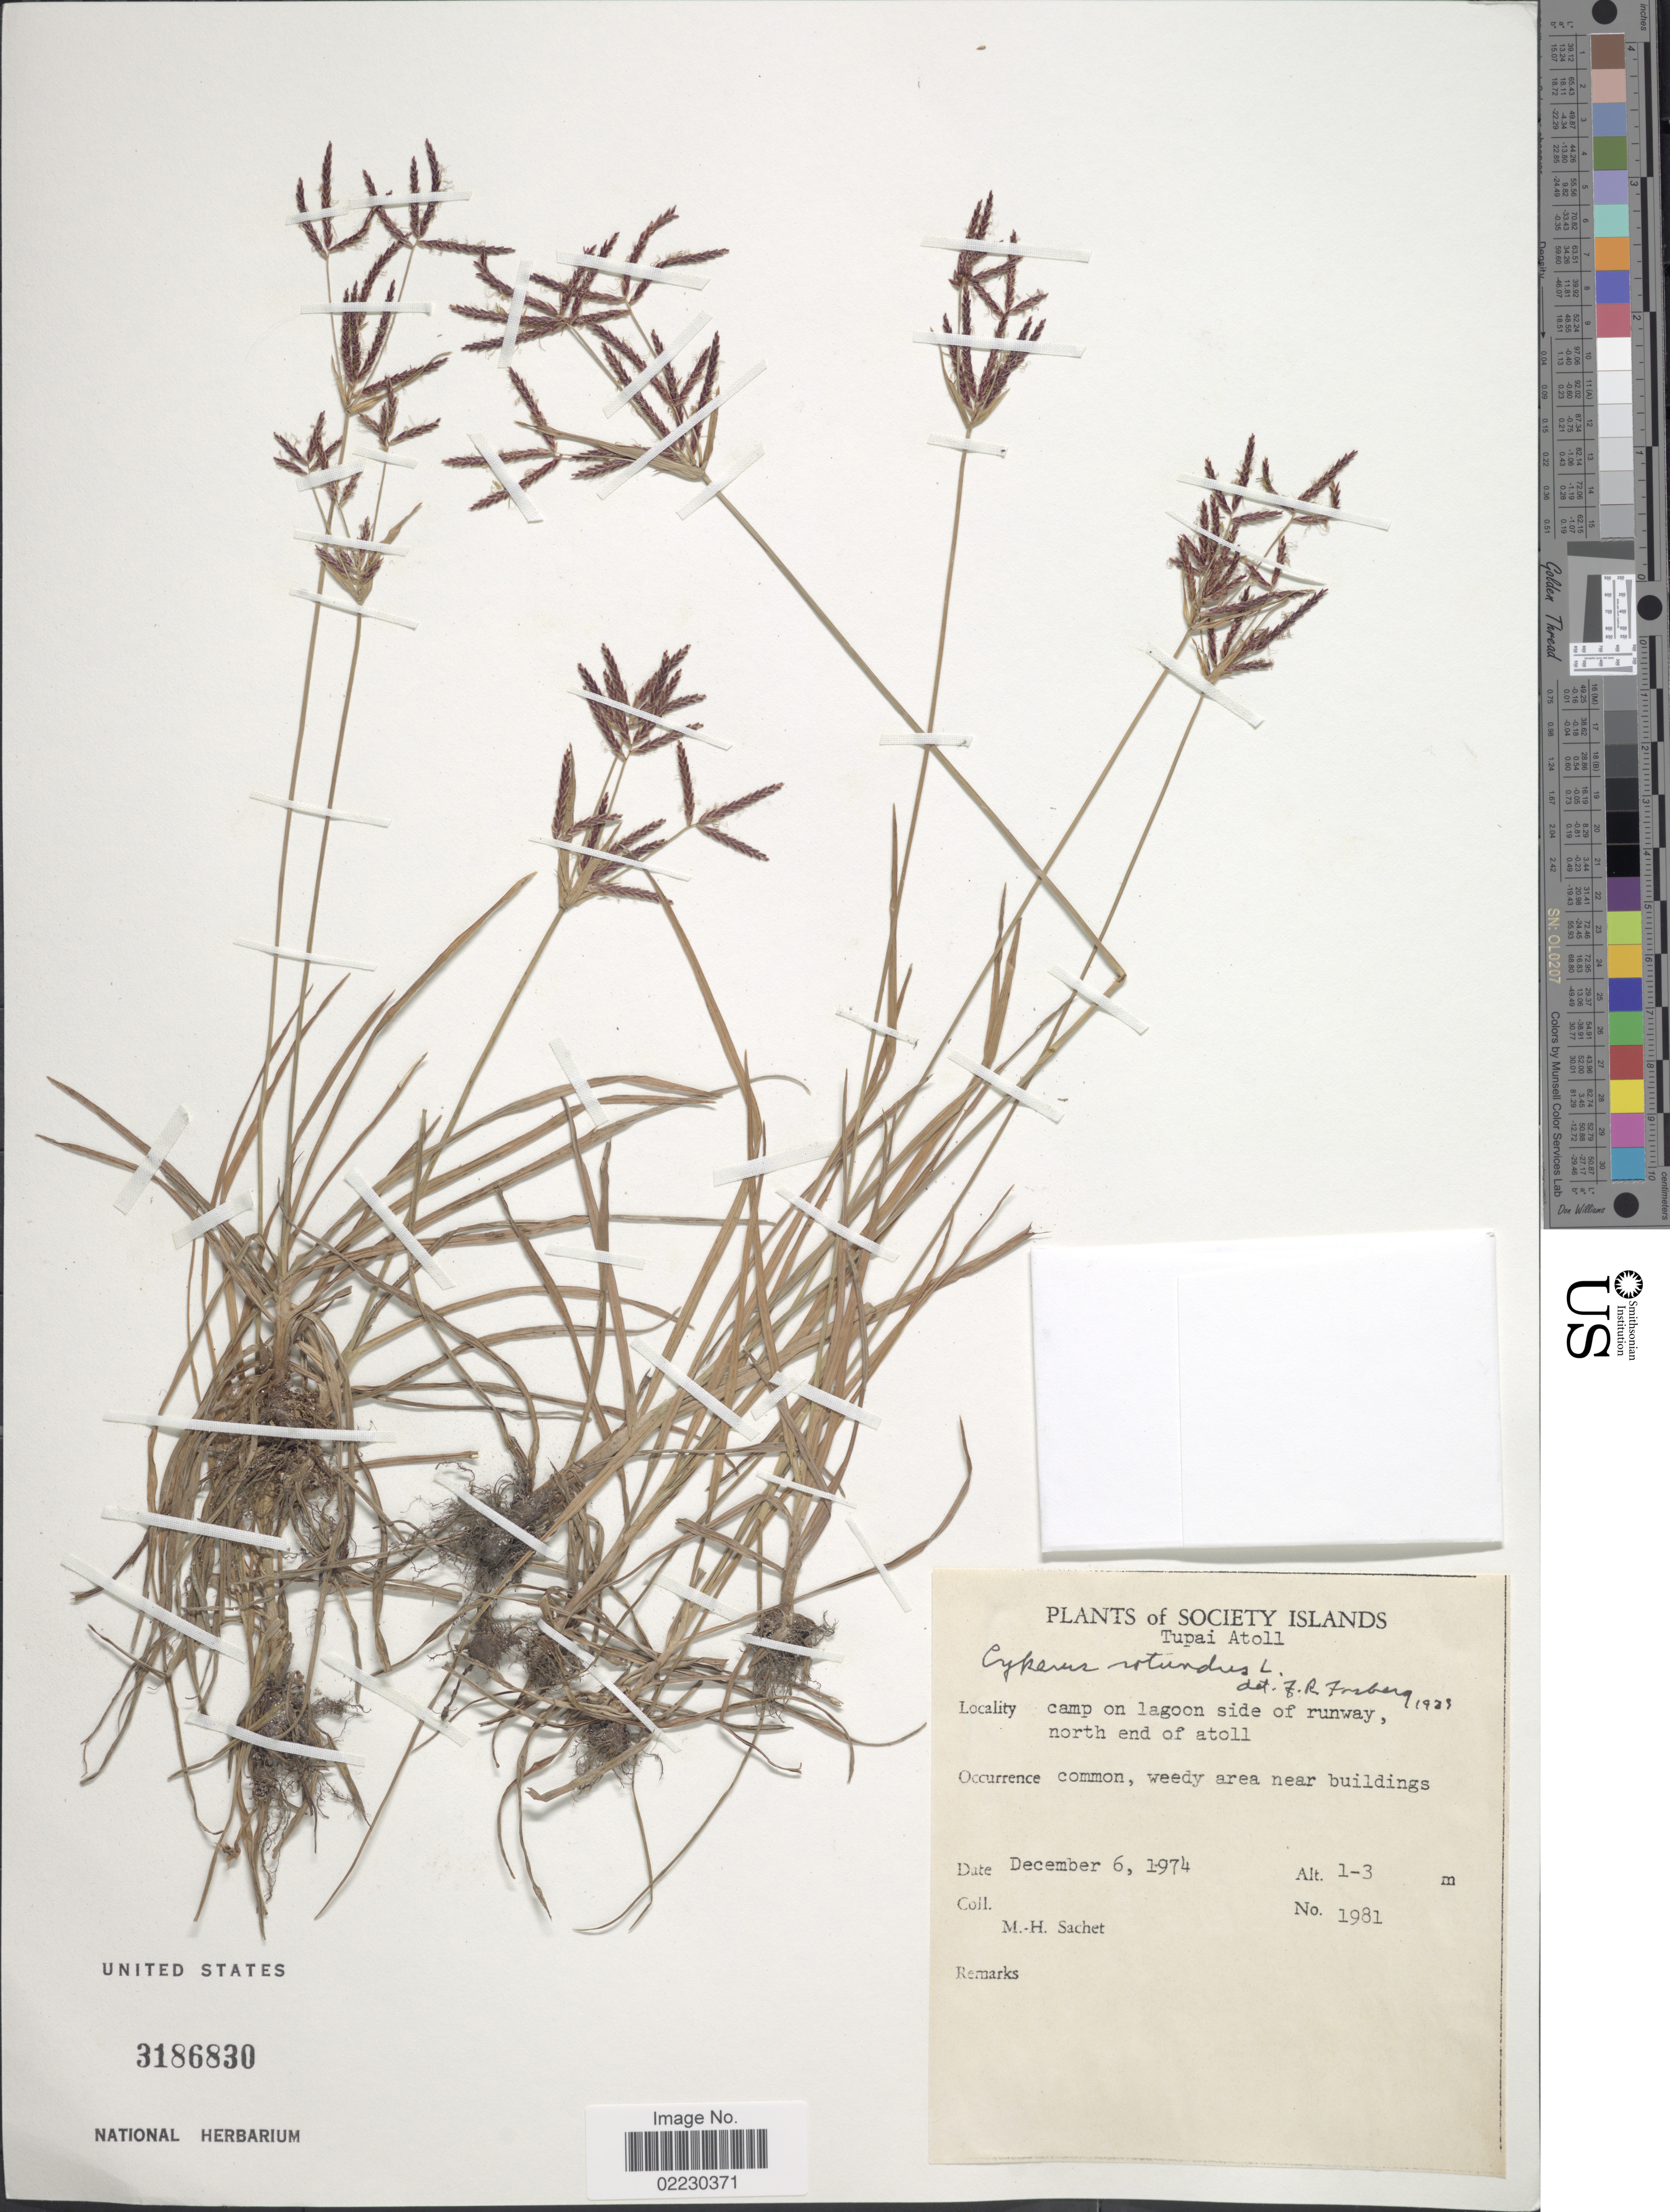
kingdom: Plantae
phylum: Tracheophyta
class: Liliopsida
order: Poales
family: Cyperaceae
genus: Cyperus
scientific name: Cyperus rotundus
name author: L.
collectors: M.-H. Sachet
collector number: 1981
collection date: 1974-12-06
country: French Polynesia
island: Tupai Atoll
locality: Society Islands, Tupai Atoll, camp on lagoon side of runway, north end of atoll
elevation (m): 1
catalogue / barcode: US 3186830